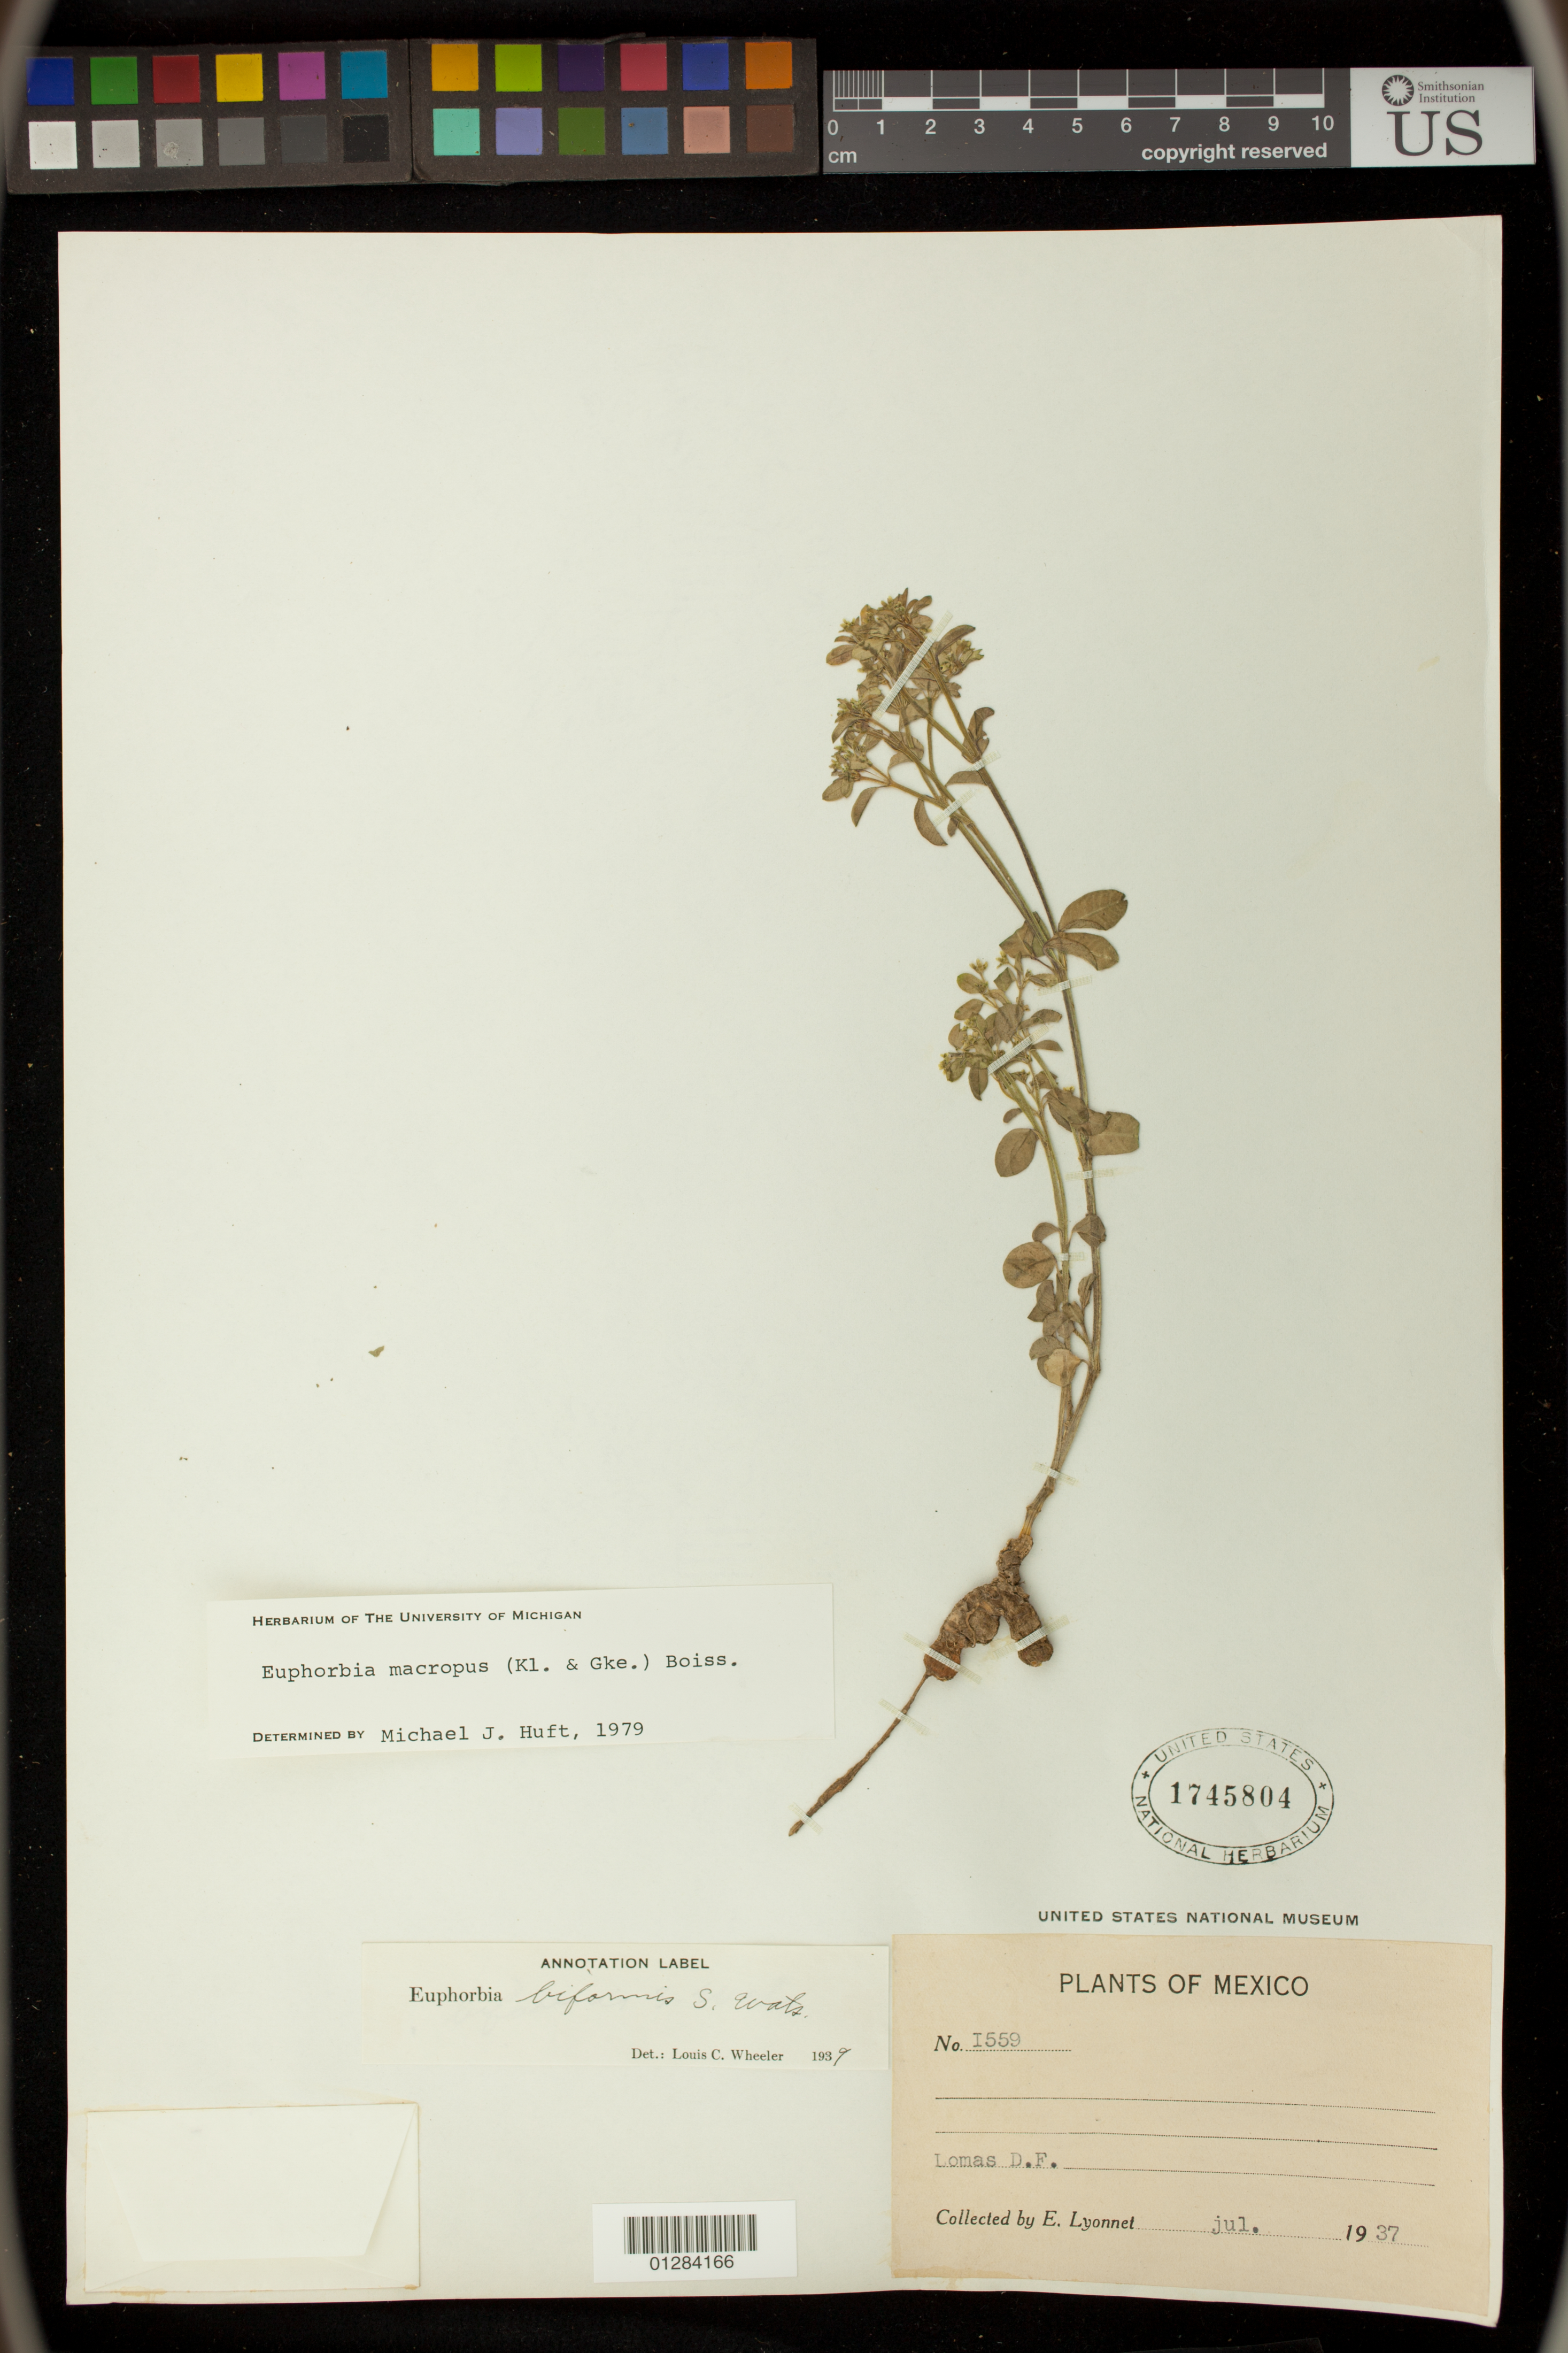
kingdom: Plantae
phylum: Tracheophyta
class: Magnoliopsida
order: Malpighiales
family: Euphorbiaceae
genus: Euphorbia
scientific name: Euphorbia macropus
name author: (Klotzsch & Garcke) Boiss.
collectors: E. Lyonnet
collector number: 1559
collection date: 1937-07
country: Mexico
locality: Lomas D.F.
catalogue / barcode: US 1745804